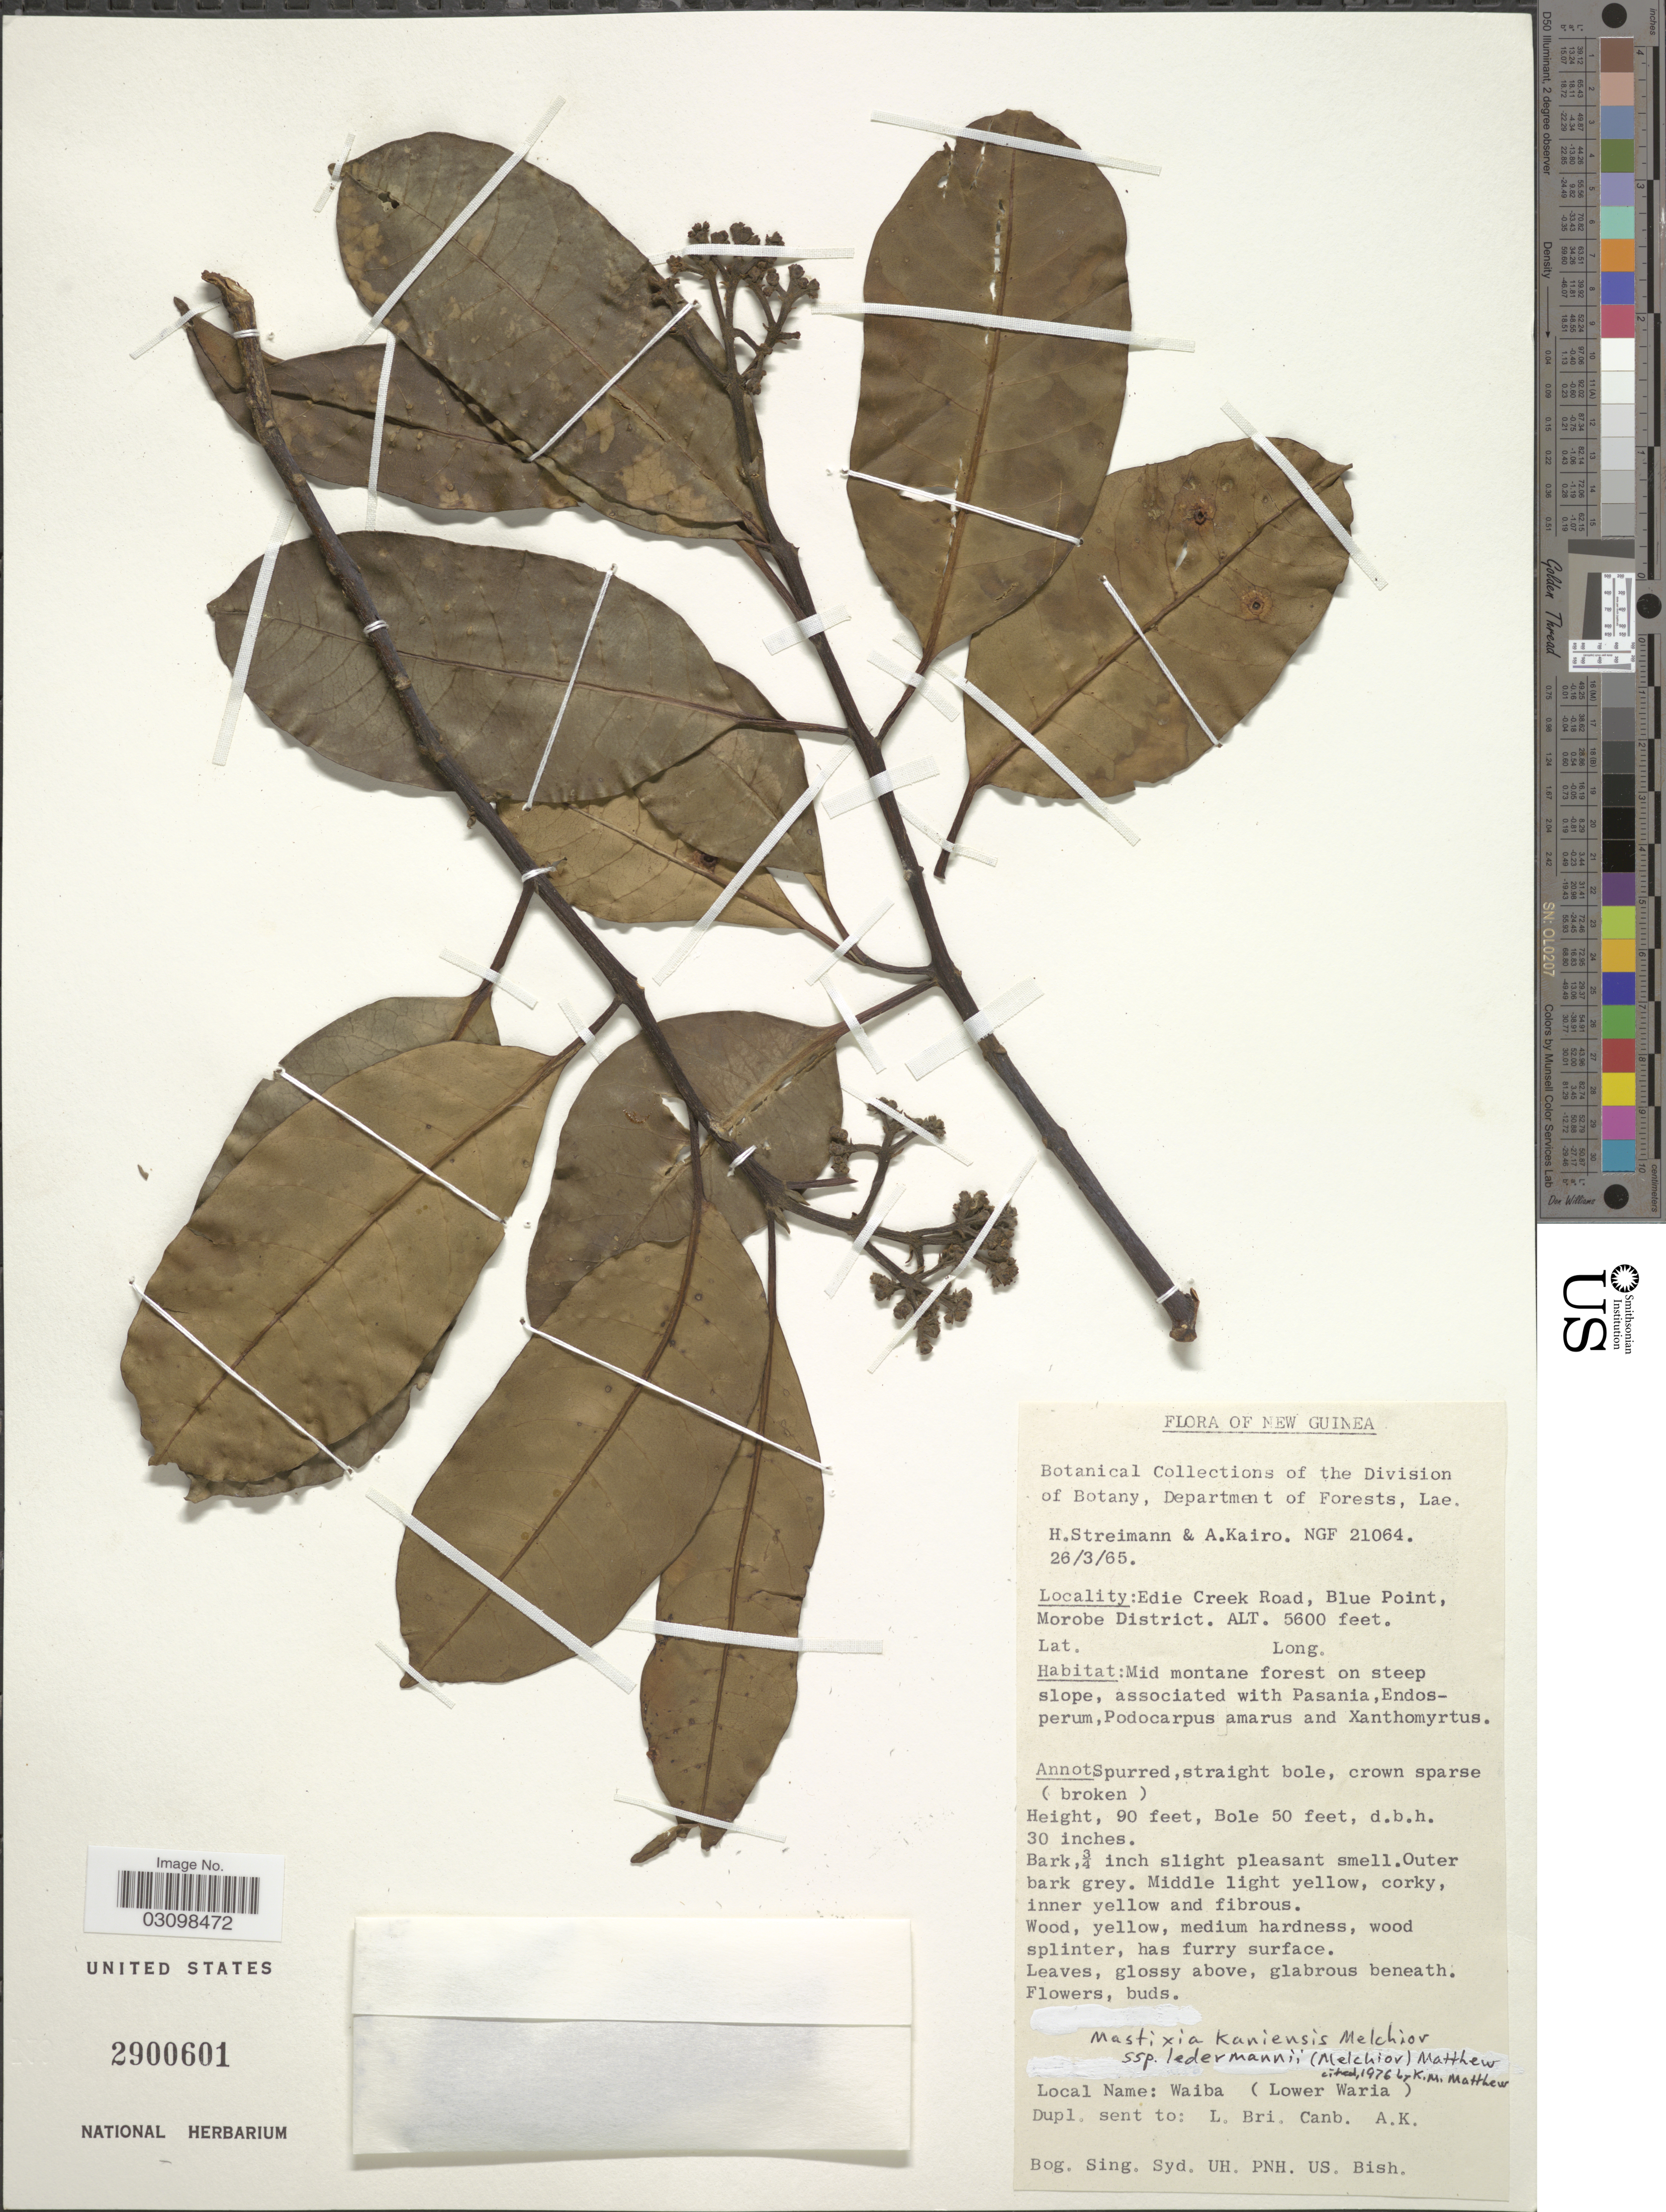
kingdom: Plantae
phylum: Tracheophyta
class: Magnoliopsida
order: Cornales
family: Nyssaceae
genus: Mastixia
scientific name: Mastixia kaniensis subsp. ledermannii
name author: (Melch.) K.M. Matthew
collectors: H. Streimann & A. Kairo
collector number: NGF21064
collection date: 1965-03-26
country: Papua New Guinea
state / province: Morobe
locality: New Guinea, Edie Creek Road, Blue Point, Morobe District.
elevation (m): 1707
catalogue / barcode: US 2900601